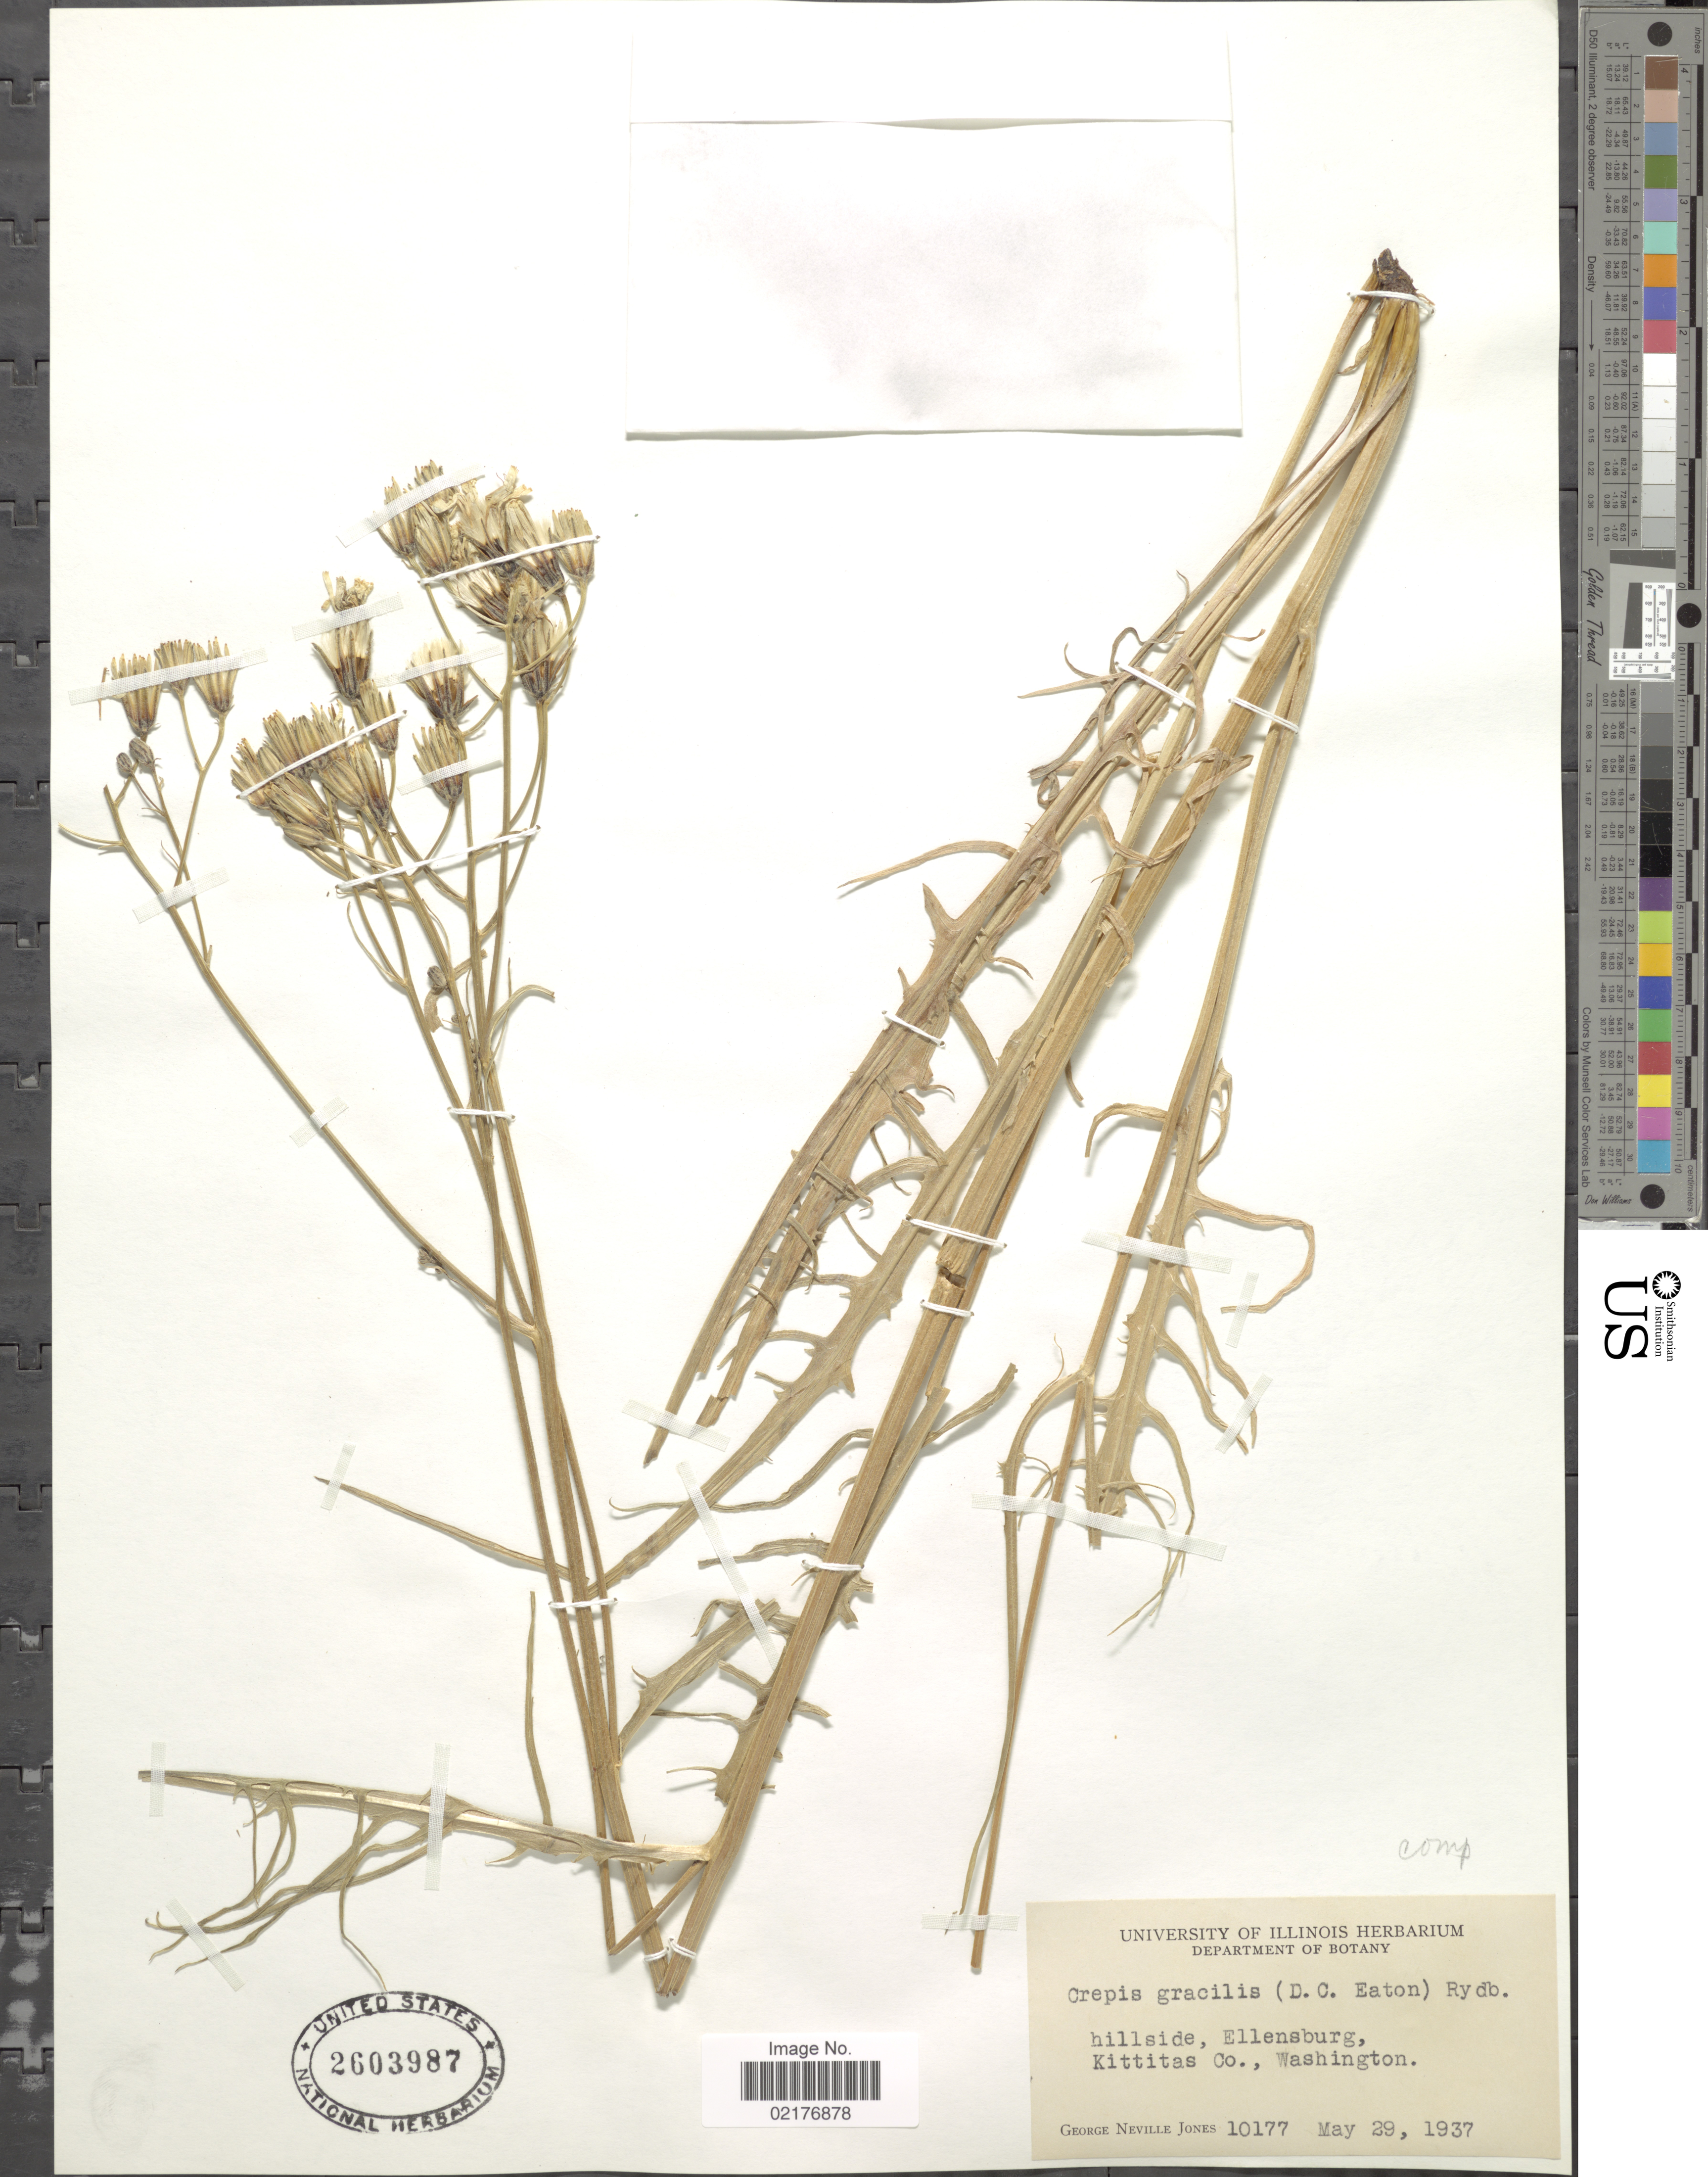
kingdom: Plantae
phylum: Tracheophyta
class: Magnoliopsida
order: Asterales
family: Asteraceae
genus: Crepis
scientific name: Crepis atribarba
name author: A. Heller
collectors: G. N. Jones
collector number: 10177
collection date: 1937-05-29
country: United States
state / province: Washington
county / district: Kittitas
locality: Hillside, Ellensburg, Kittitas Co., Washington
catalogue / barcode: US 2603987